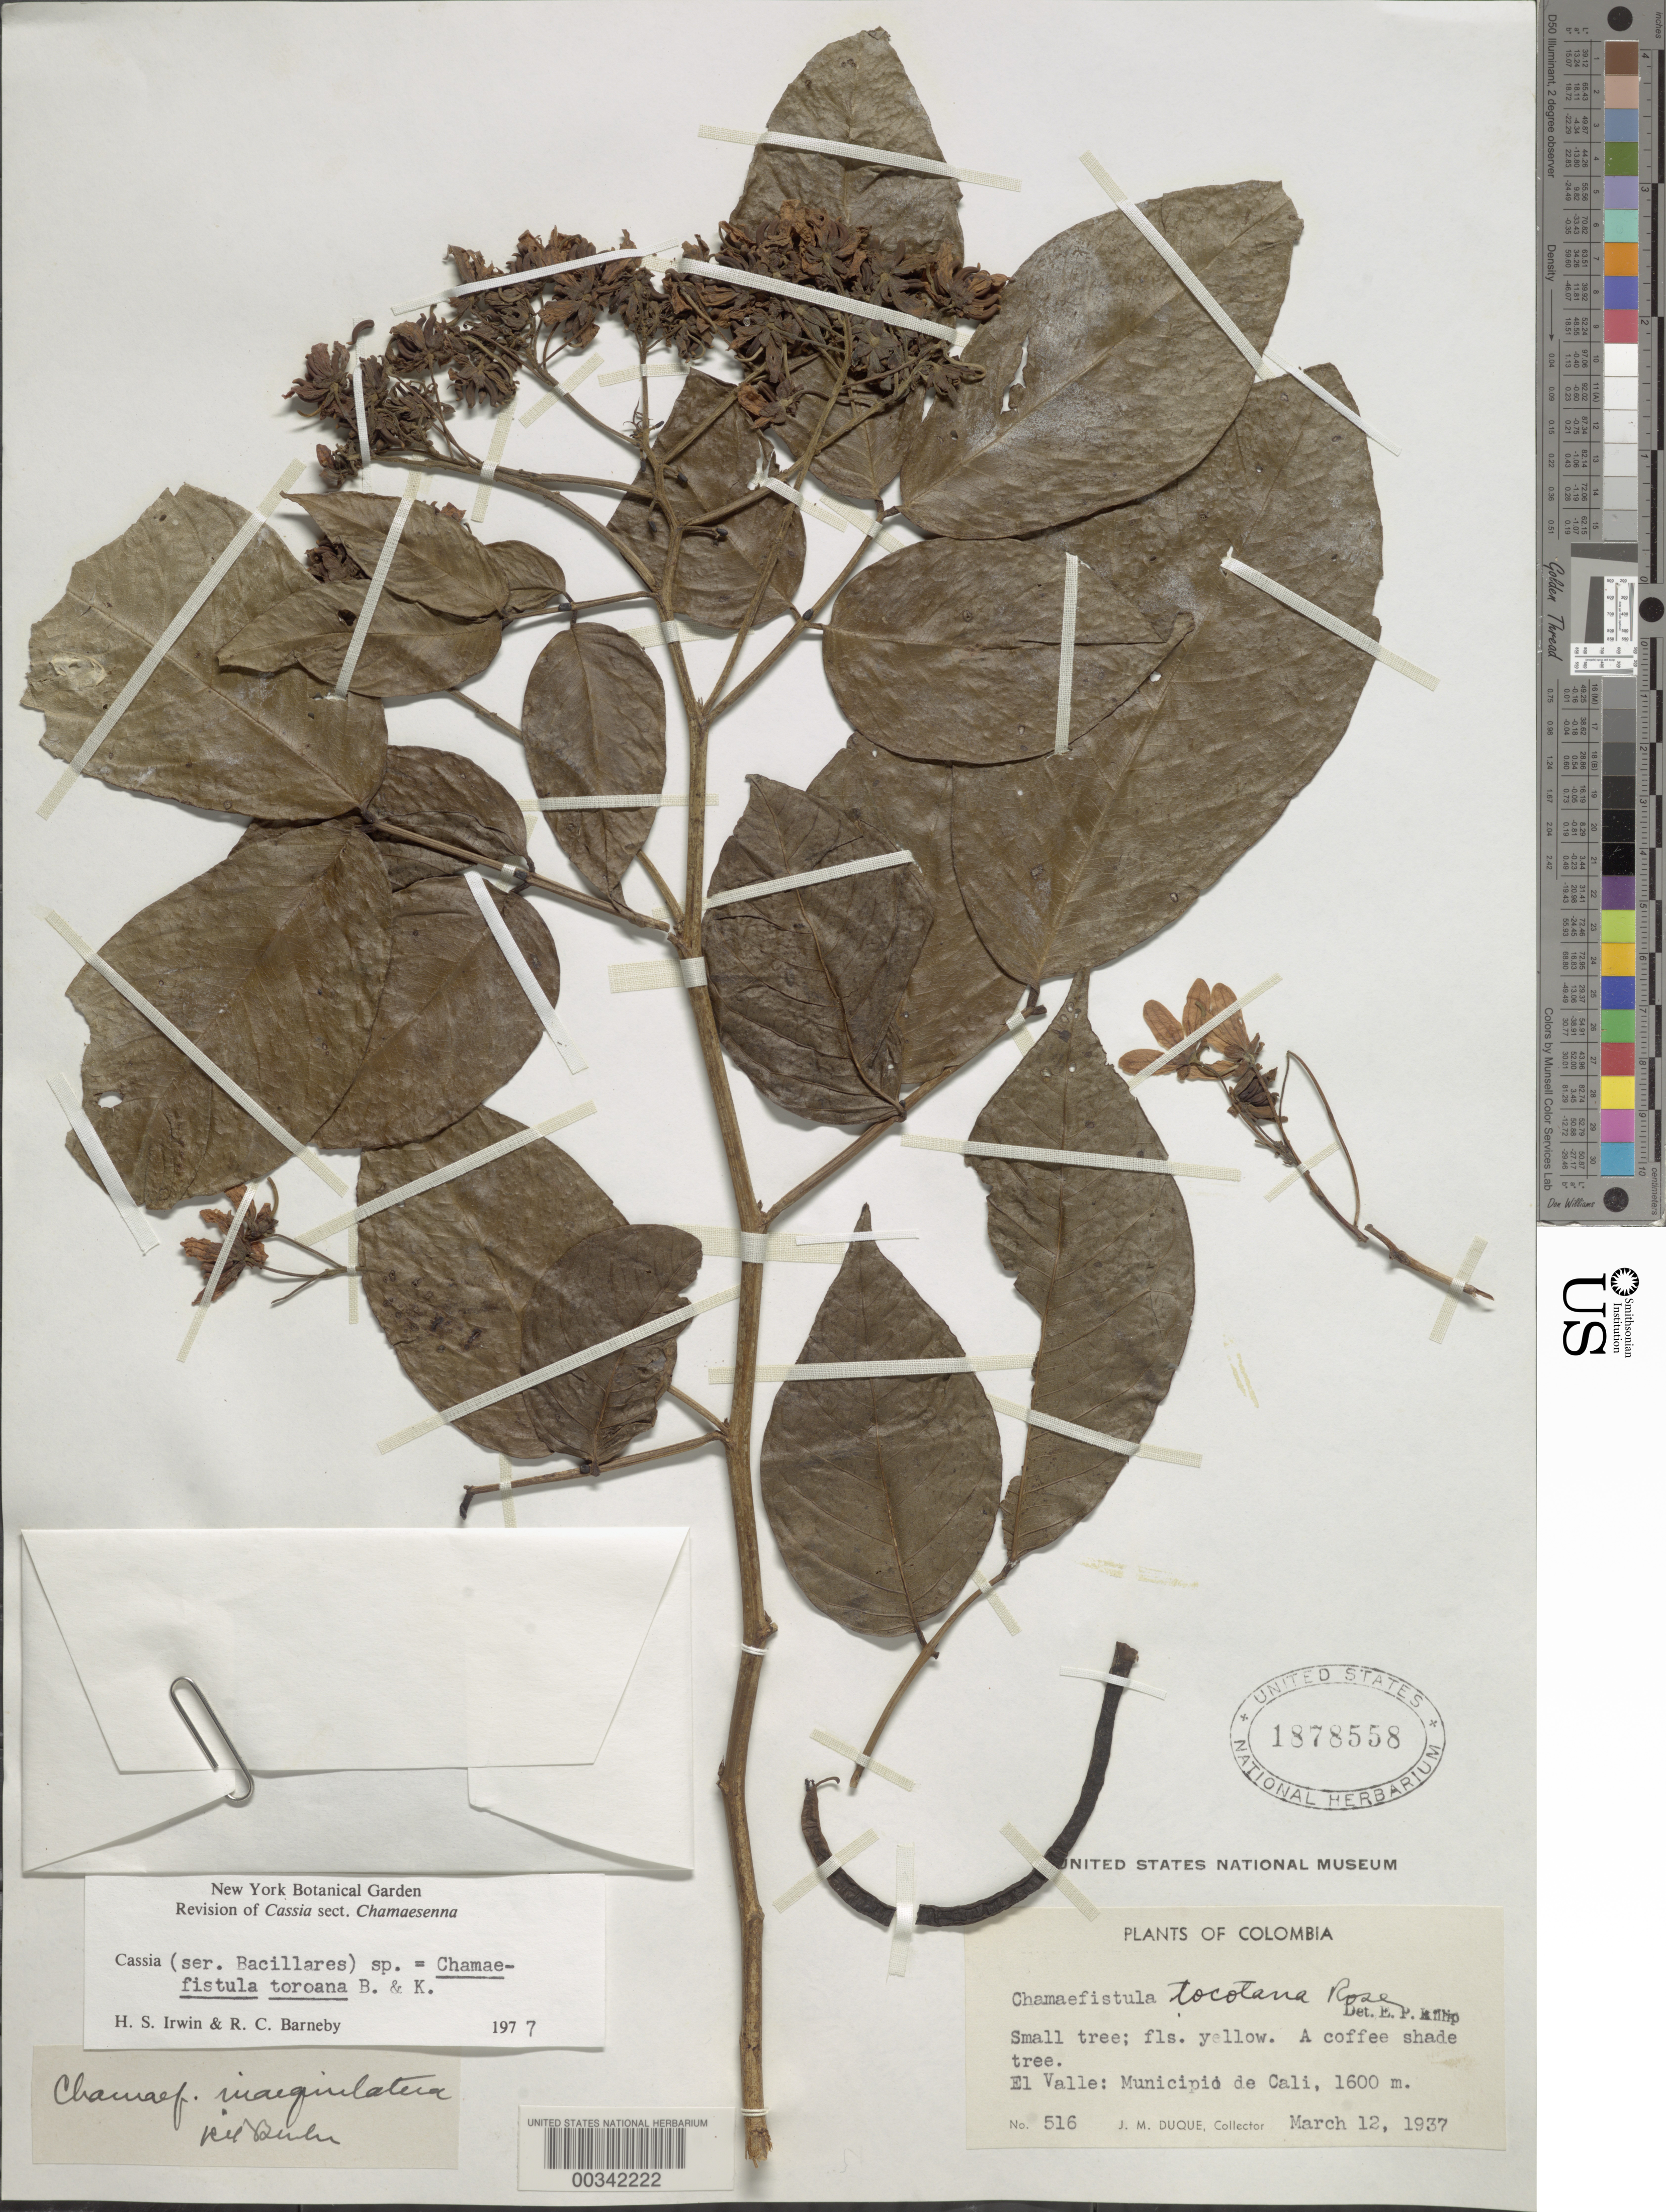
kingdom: Plantae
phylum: Tracheophyta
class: Magnoliopsida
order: Fabales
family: Fabaceae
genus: Senna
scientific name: Senna oxyphylla var. oxyphylla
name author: (Kunth) H.S. Irwin & Barneby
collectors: J. M. Duque Jaramillo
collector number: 516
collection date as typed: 12 Mar 1937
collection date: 1937-03-12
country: Colombia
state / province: Valle del Cauca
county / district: Cali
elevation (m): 1600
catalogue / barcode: US 1878558